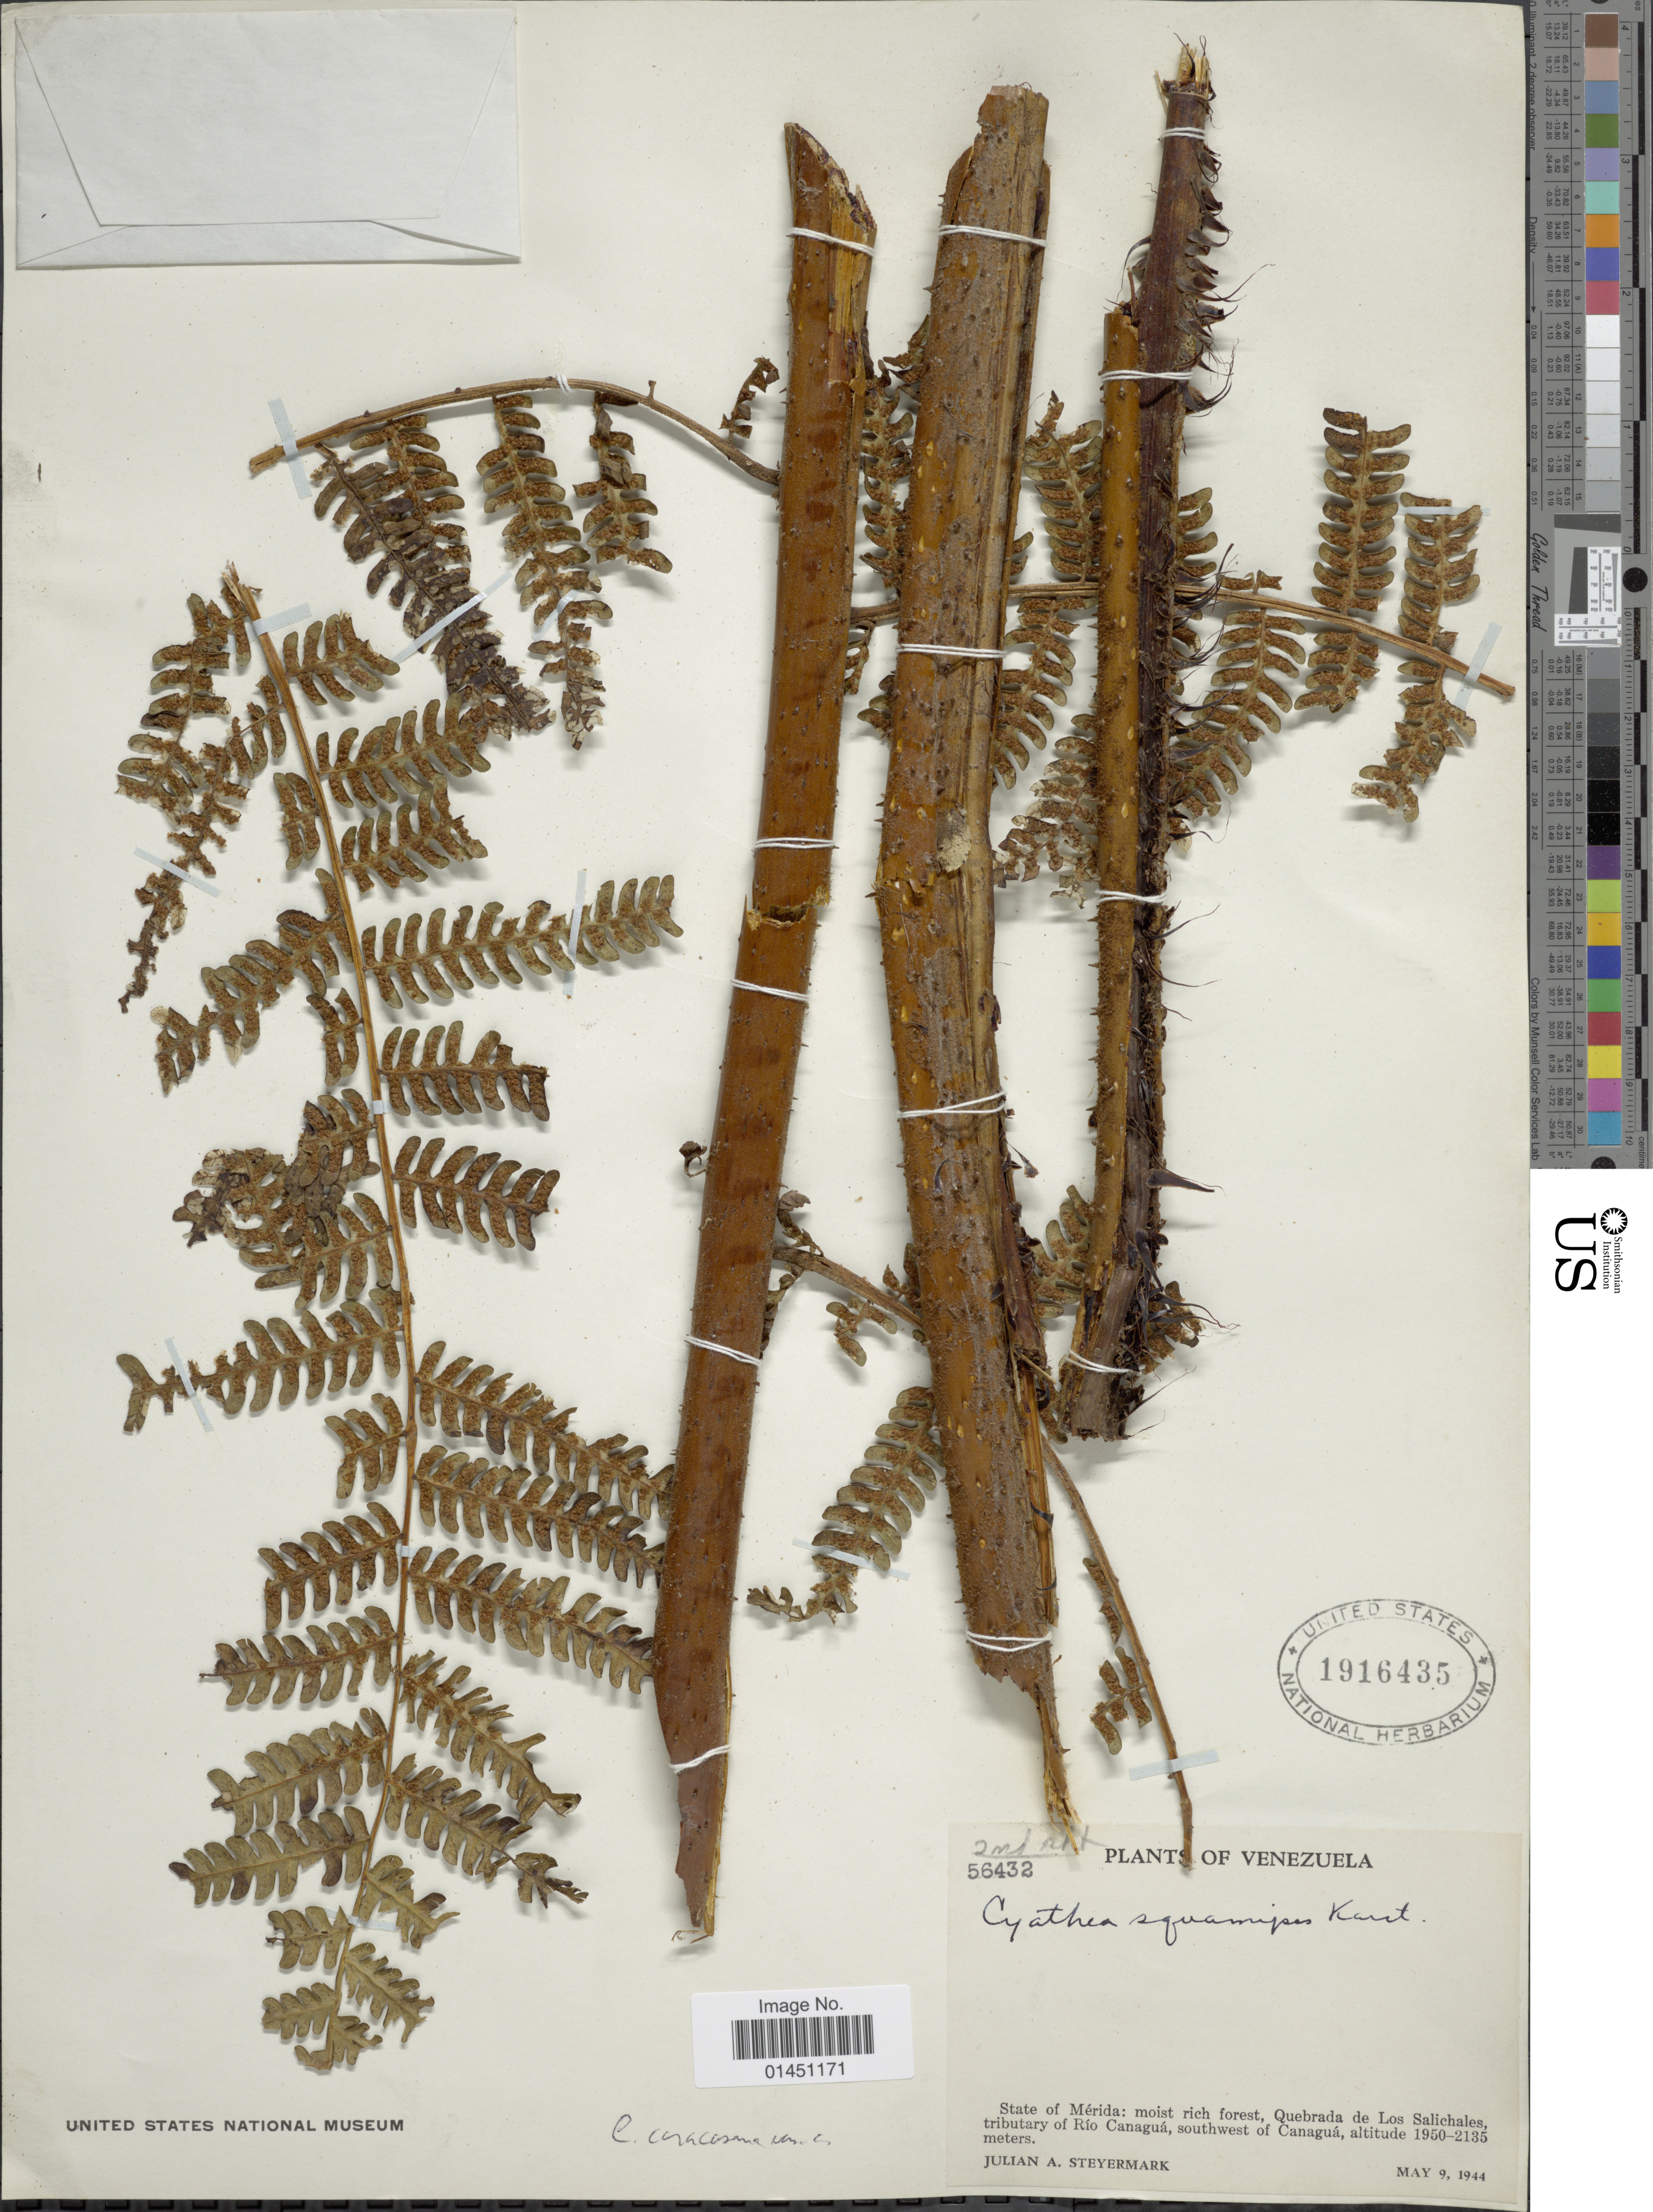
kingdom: Plantae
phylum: Tracheophyta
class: Polypodiopsida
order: Cyatheales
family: Cyatheaceae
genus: Cyathea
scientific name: Cyathea caracasana var. caracasana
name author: (Klotzsch) Domin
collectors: J. Steyermark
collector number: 56432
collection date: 1944-05-09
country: Venezuela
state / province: Mérida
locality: Moist rich forest, Quebrada de Los Salichales, tributary of Rio Canagua, southwest of Canagua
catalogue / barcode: US 1916435